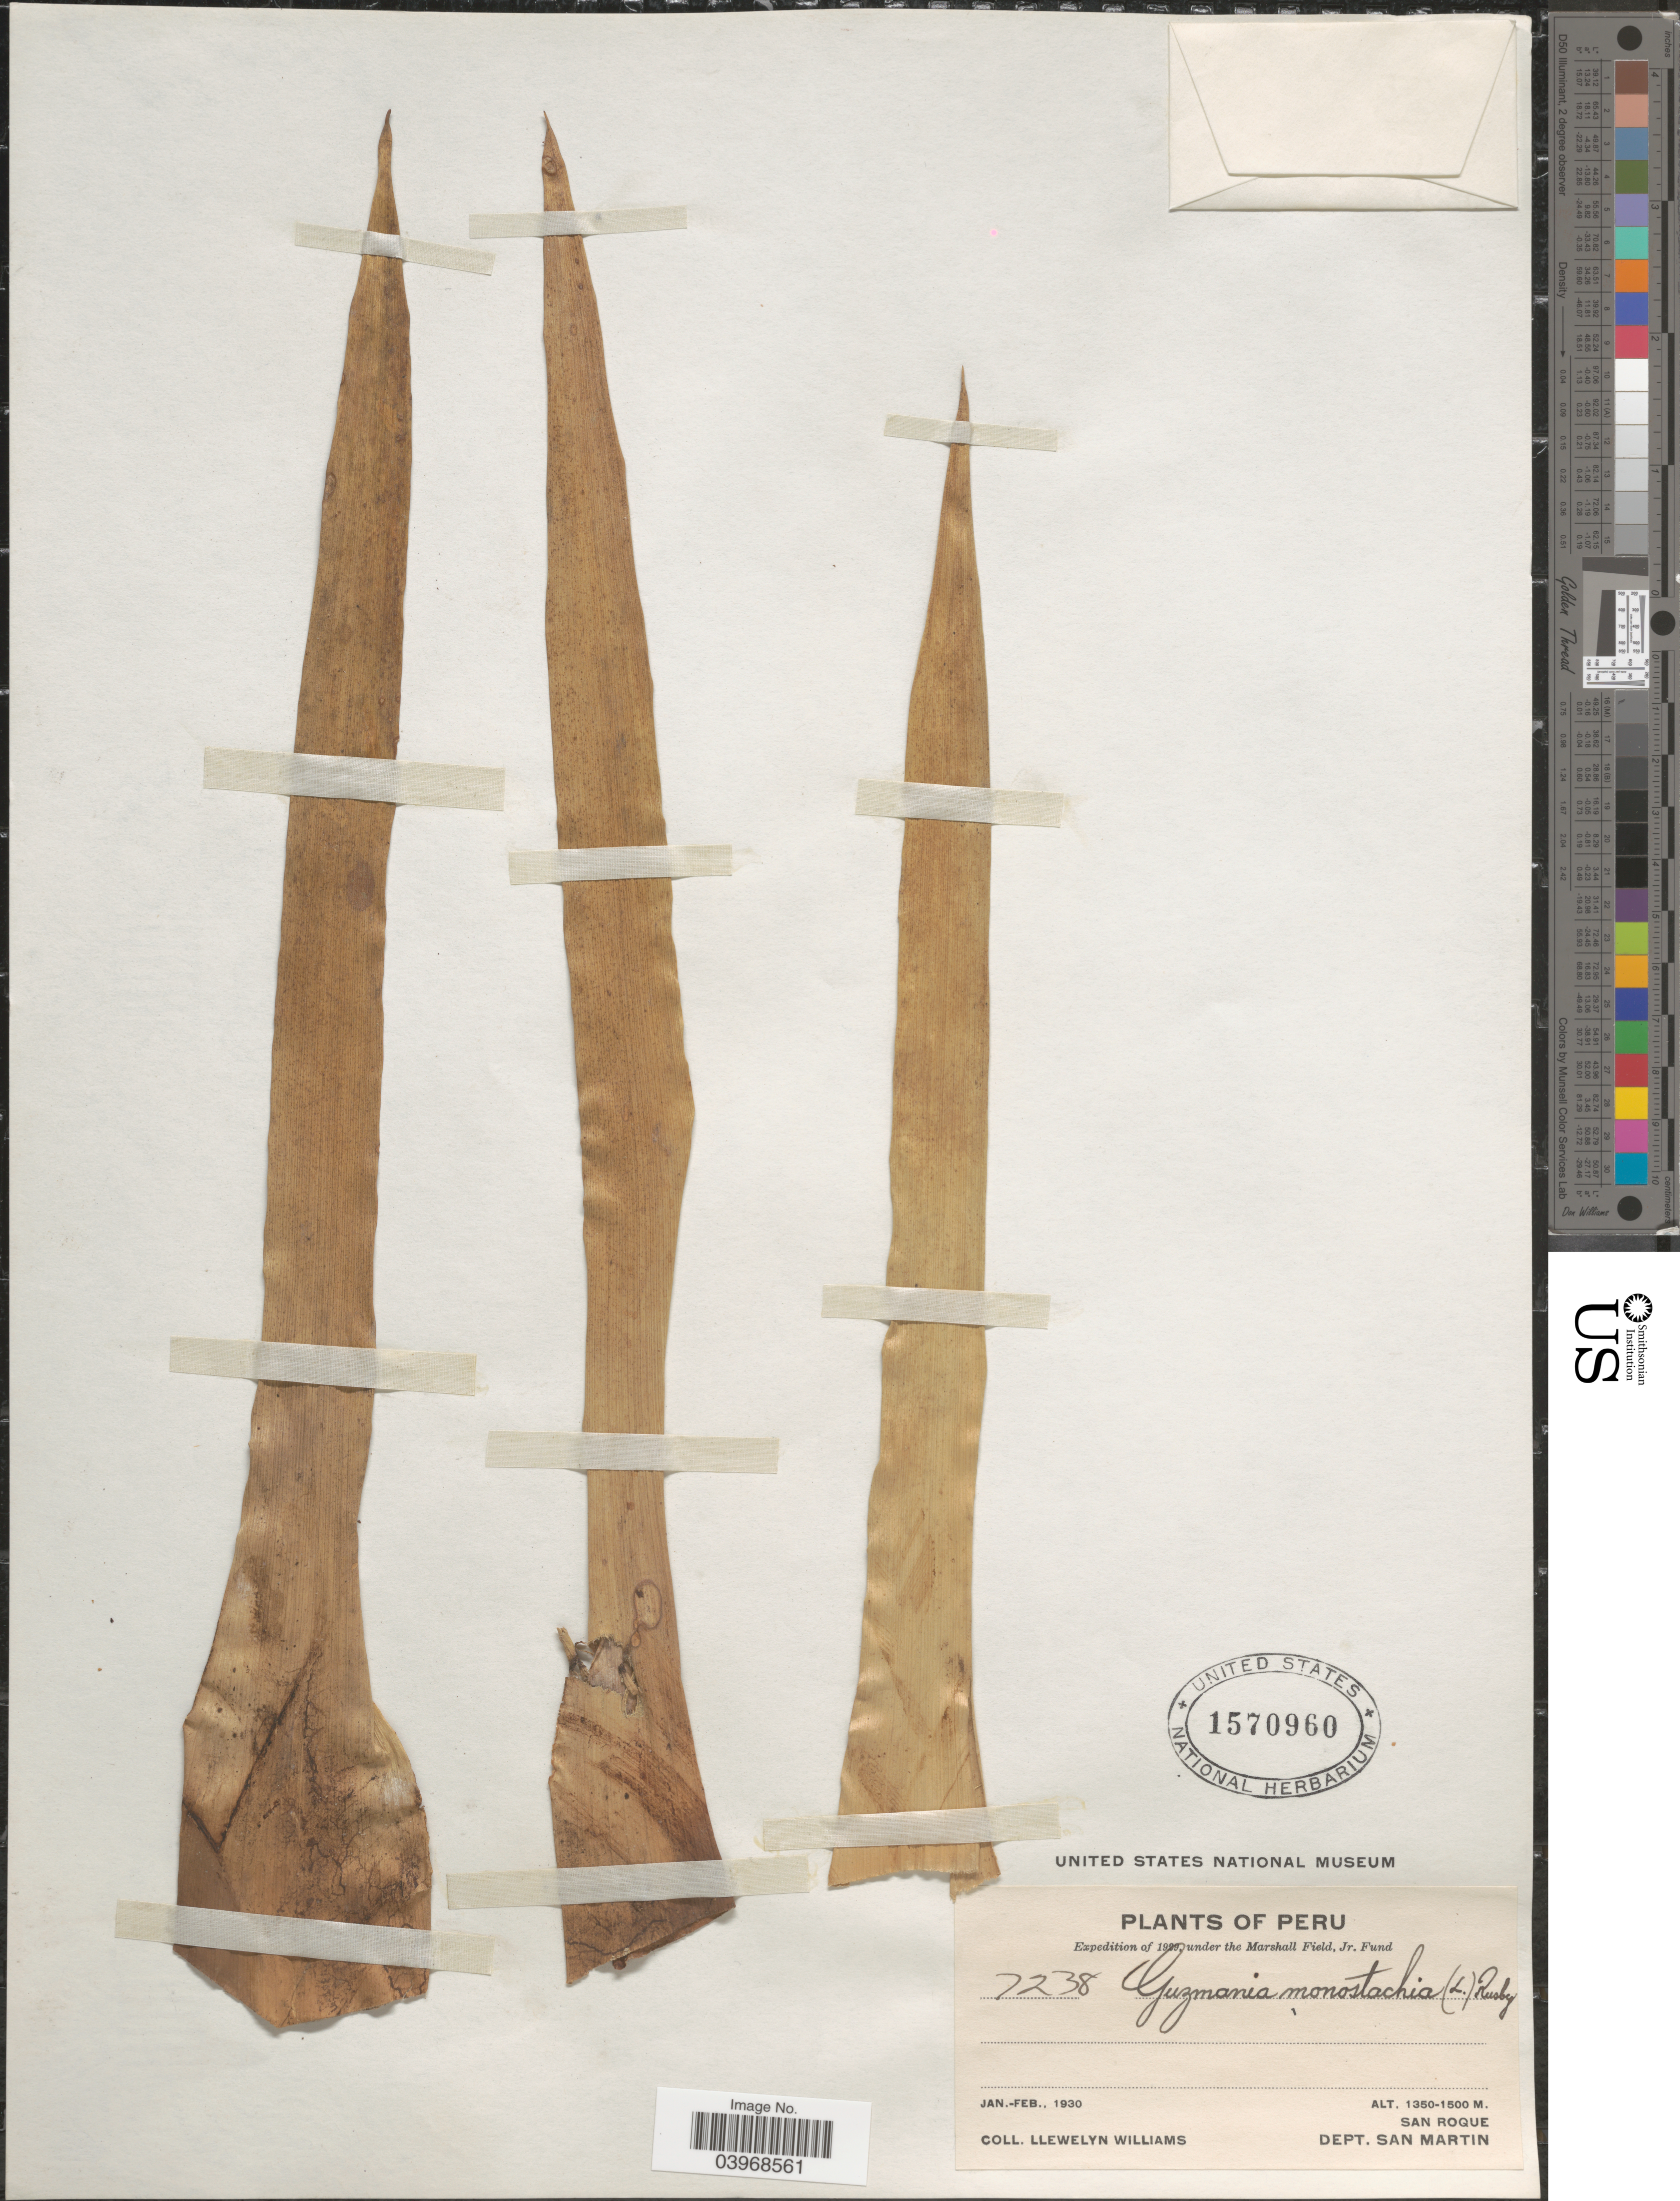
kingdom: Plantae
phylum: Tracheophyta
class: Liliopsida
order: Poales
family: Bromeliaceae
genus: Guzmania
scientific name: Guzmania monostachia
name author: (L.) Rusby ex Mez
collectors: Ll. Williams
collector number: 7238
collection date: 1930-01/1930-02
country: Peru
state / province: San Martín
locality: San Roque. Dept. San Martin.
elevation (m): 1350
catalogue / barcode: US 1570960